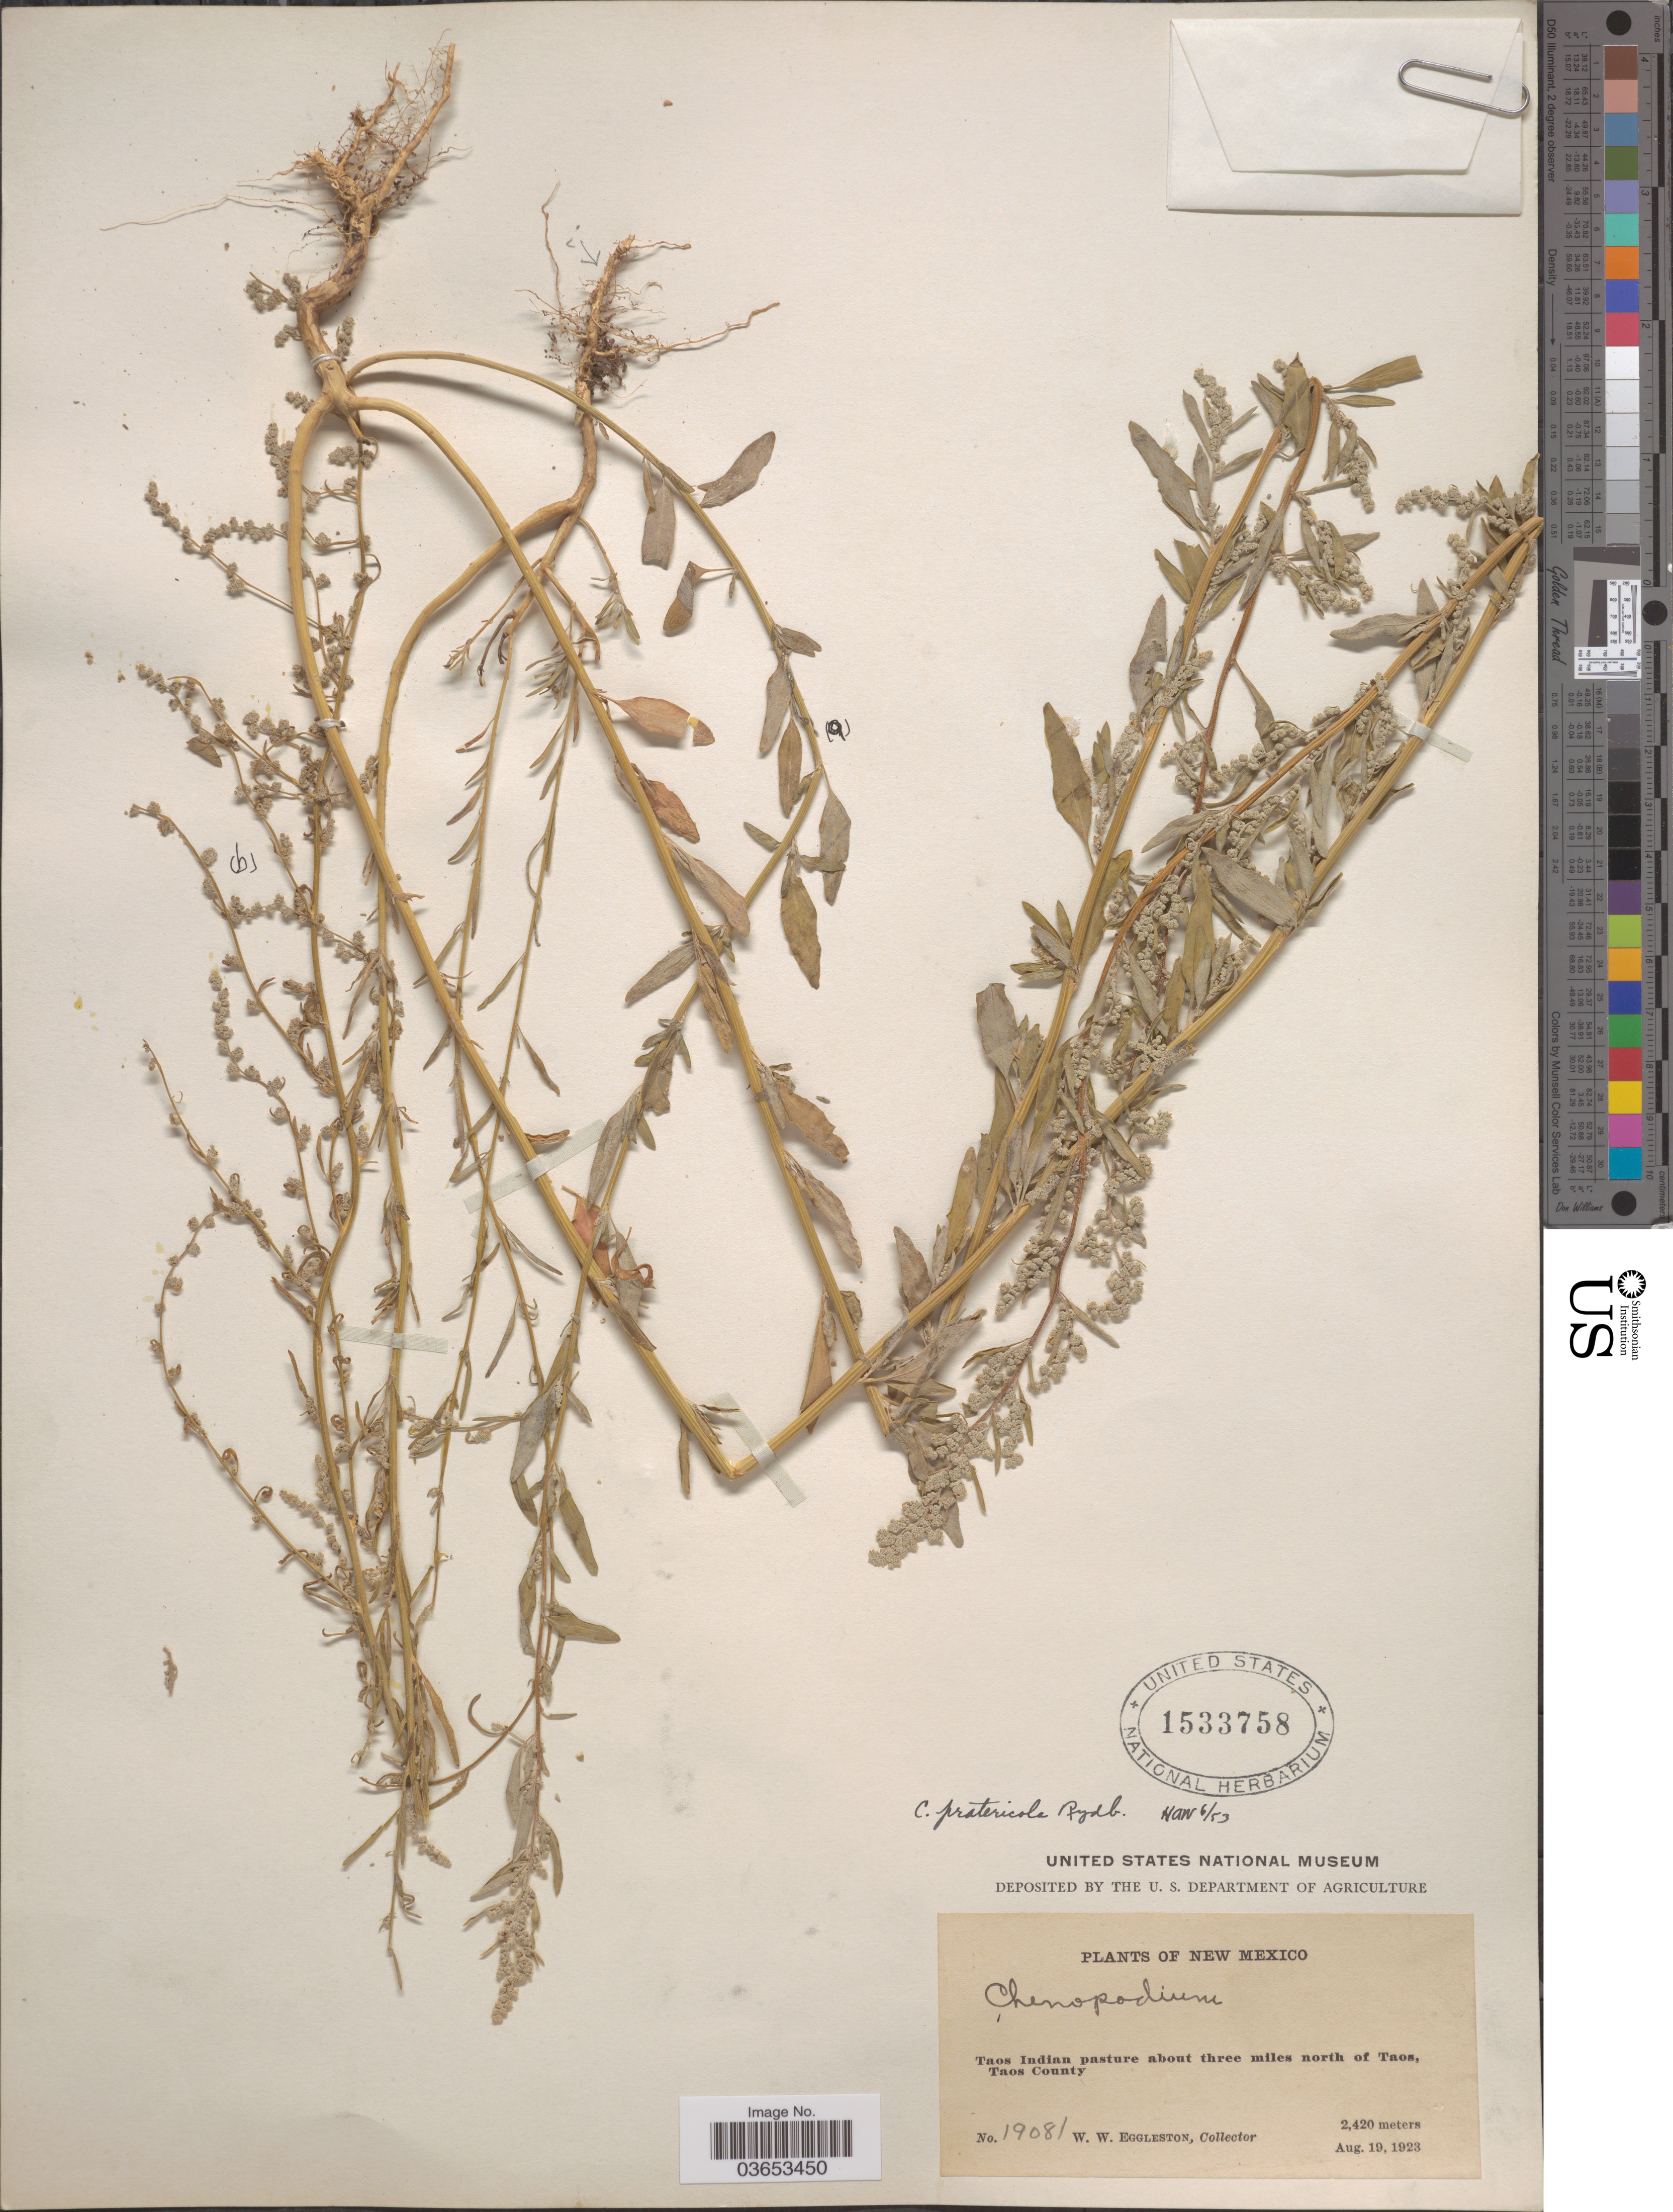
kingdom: Plantae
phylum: Tracheophyta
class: Magnoliopsida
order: Caryophyllales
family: Amaranthaceae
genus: Chenopodium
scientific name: Chenopodium leptophyllum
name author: (Moq.) Nutt. ex S. Watson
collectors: W. W. Eggleston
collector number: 19081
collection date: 1923-08-19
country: United States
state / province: New Mexico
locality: Taos Indian pasture about three miles north of Taos, Taos County.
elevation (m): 2420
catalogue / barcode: US 1533758